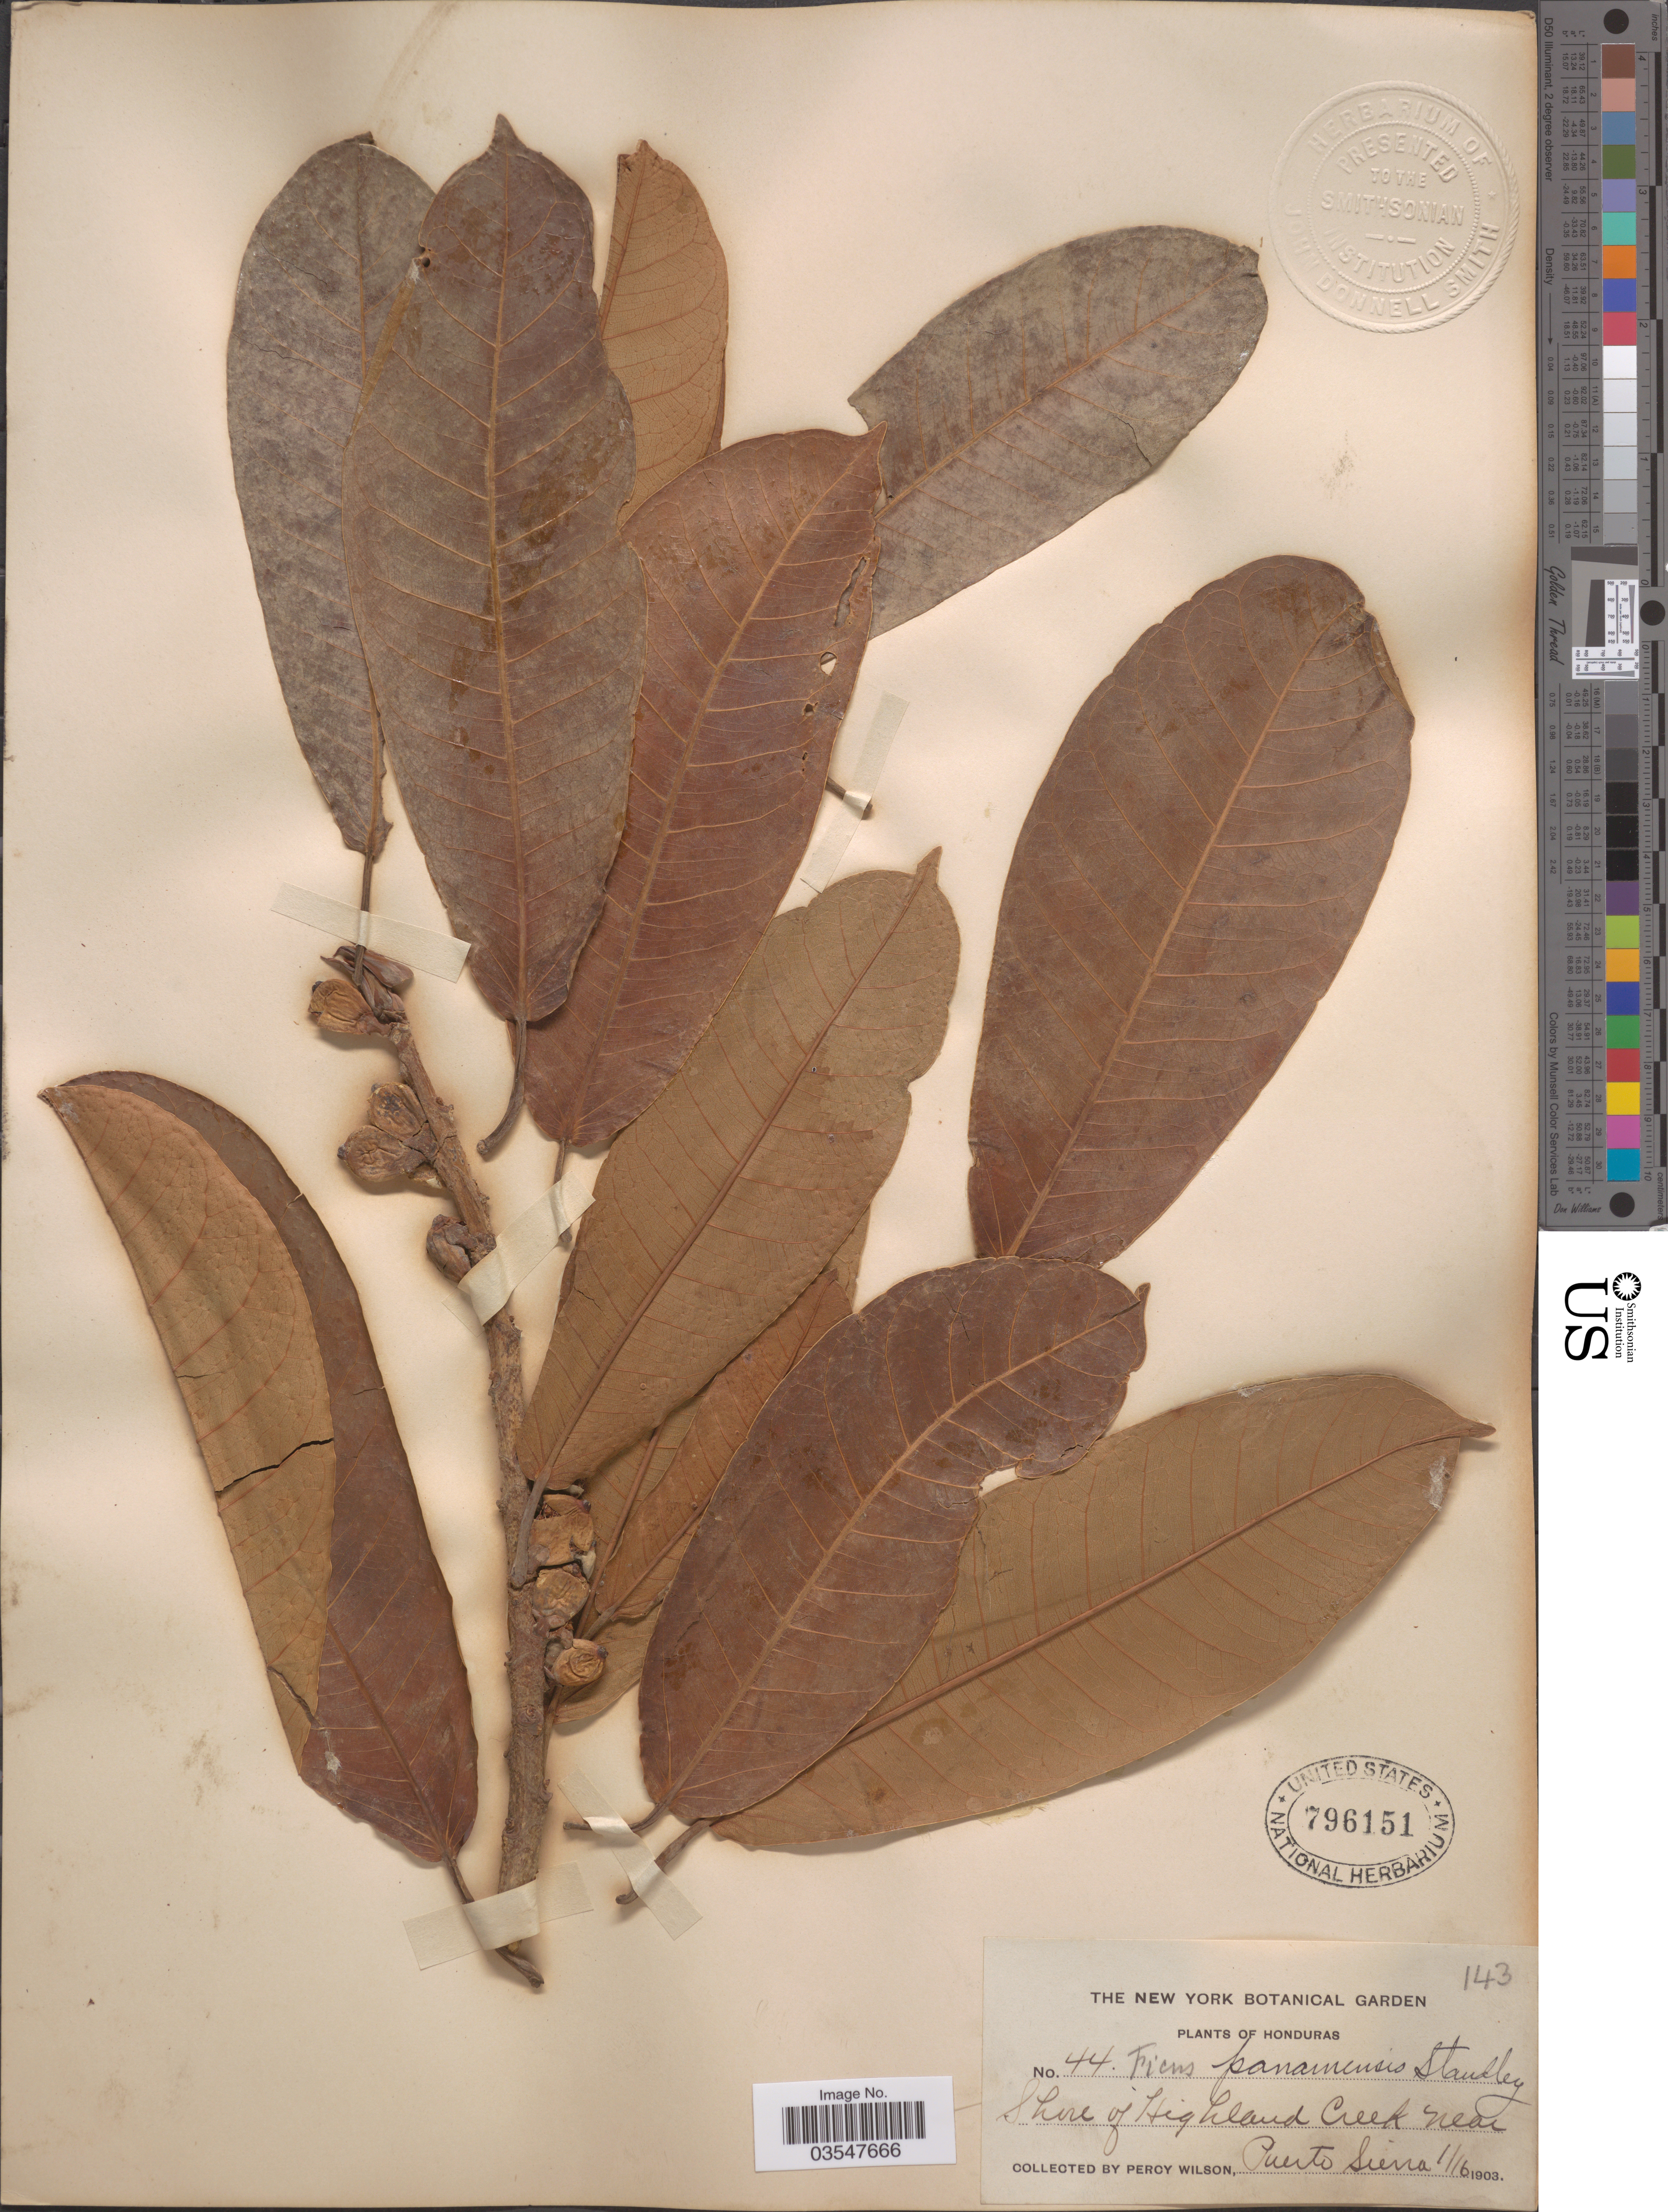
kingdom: Plantae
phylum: Tracheophyta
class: Magnoliopsida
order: Rosales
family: Moraceae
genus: Ficus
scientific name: Ficus paraensis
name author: (Miq.) Miq.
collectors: P. Wilson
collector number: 44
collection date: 1903-01-16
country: Honduras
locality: Shore of Highland Creek near Puerto Sierra.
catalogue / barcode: US 796151